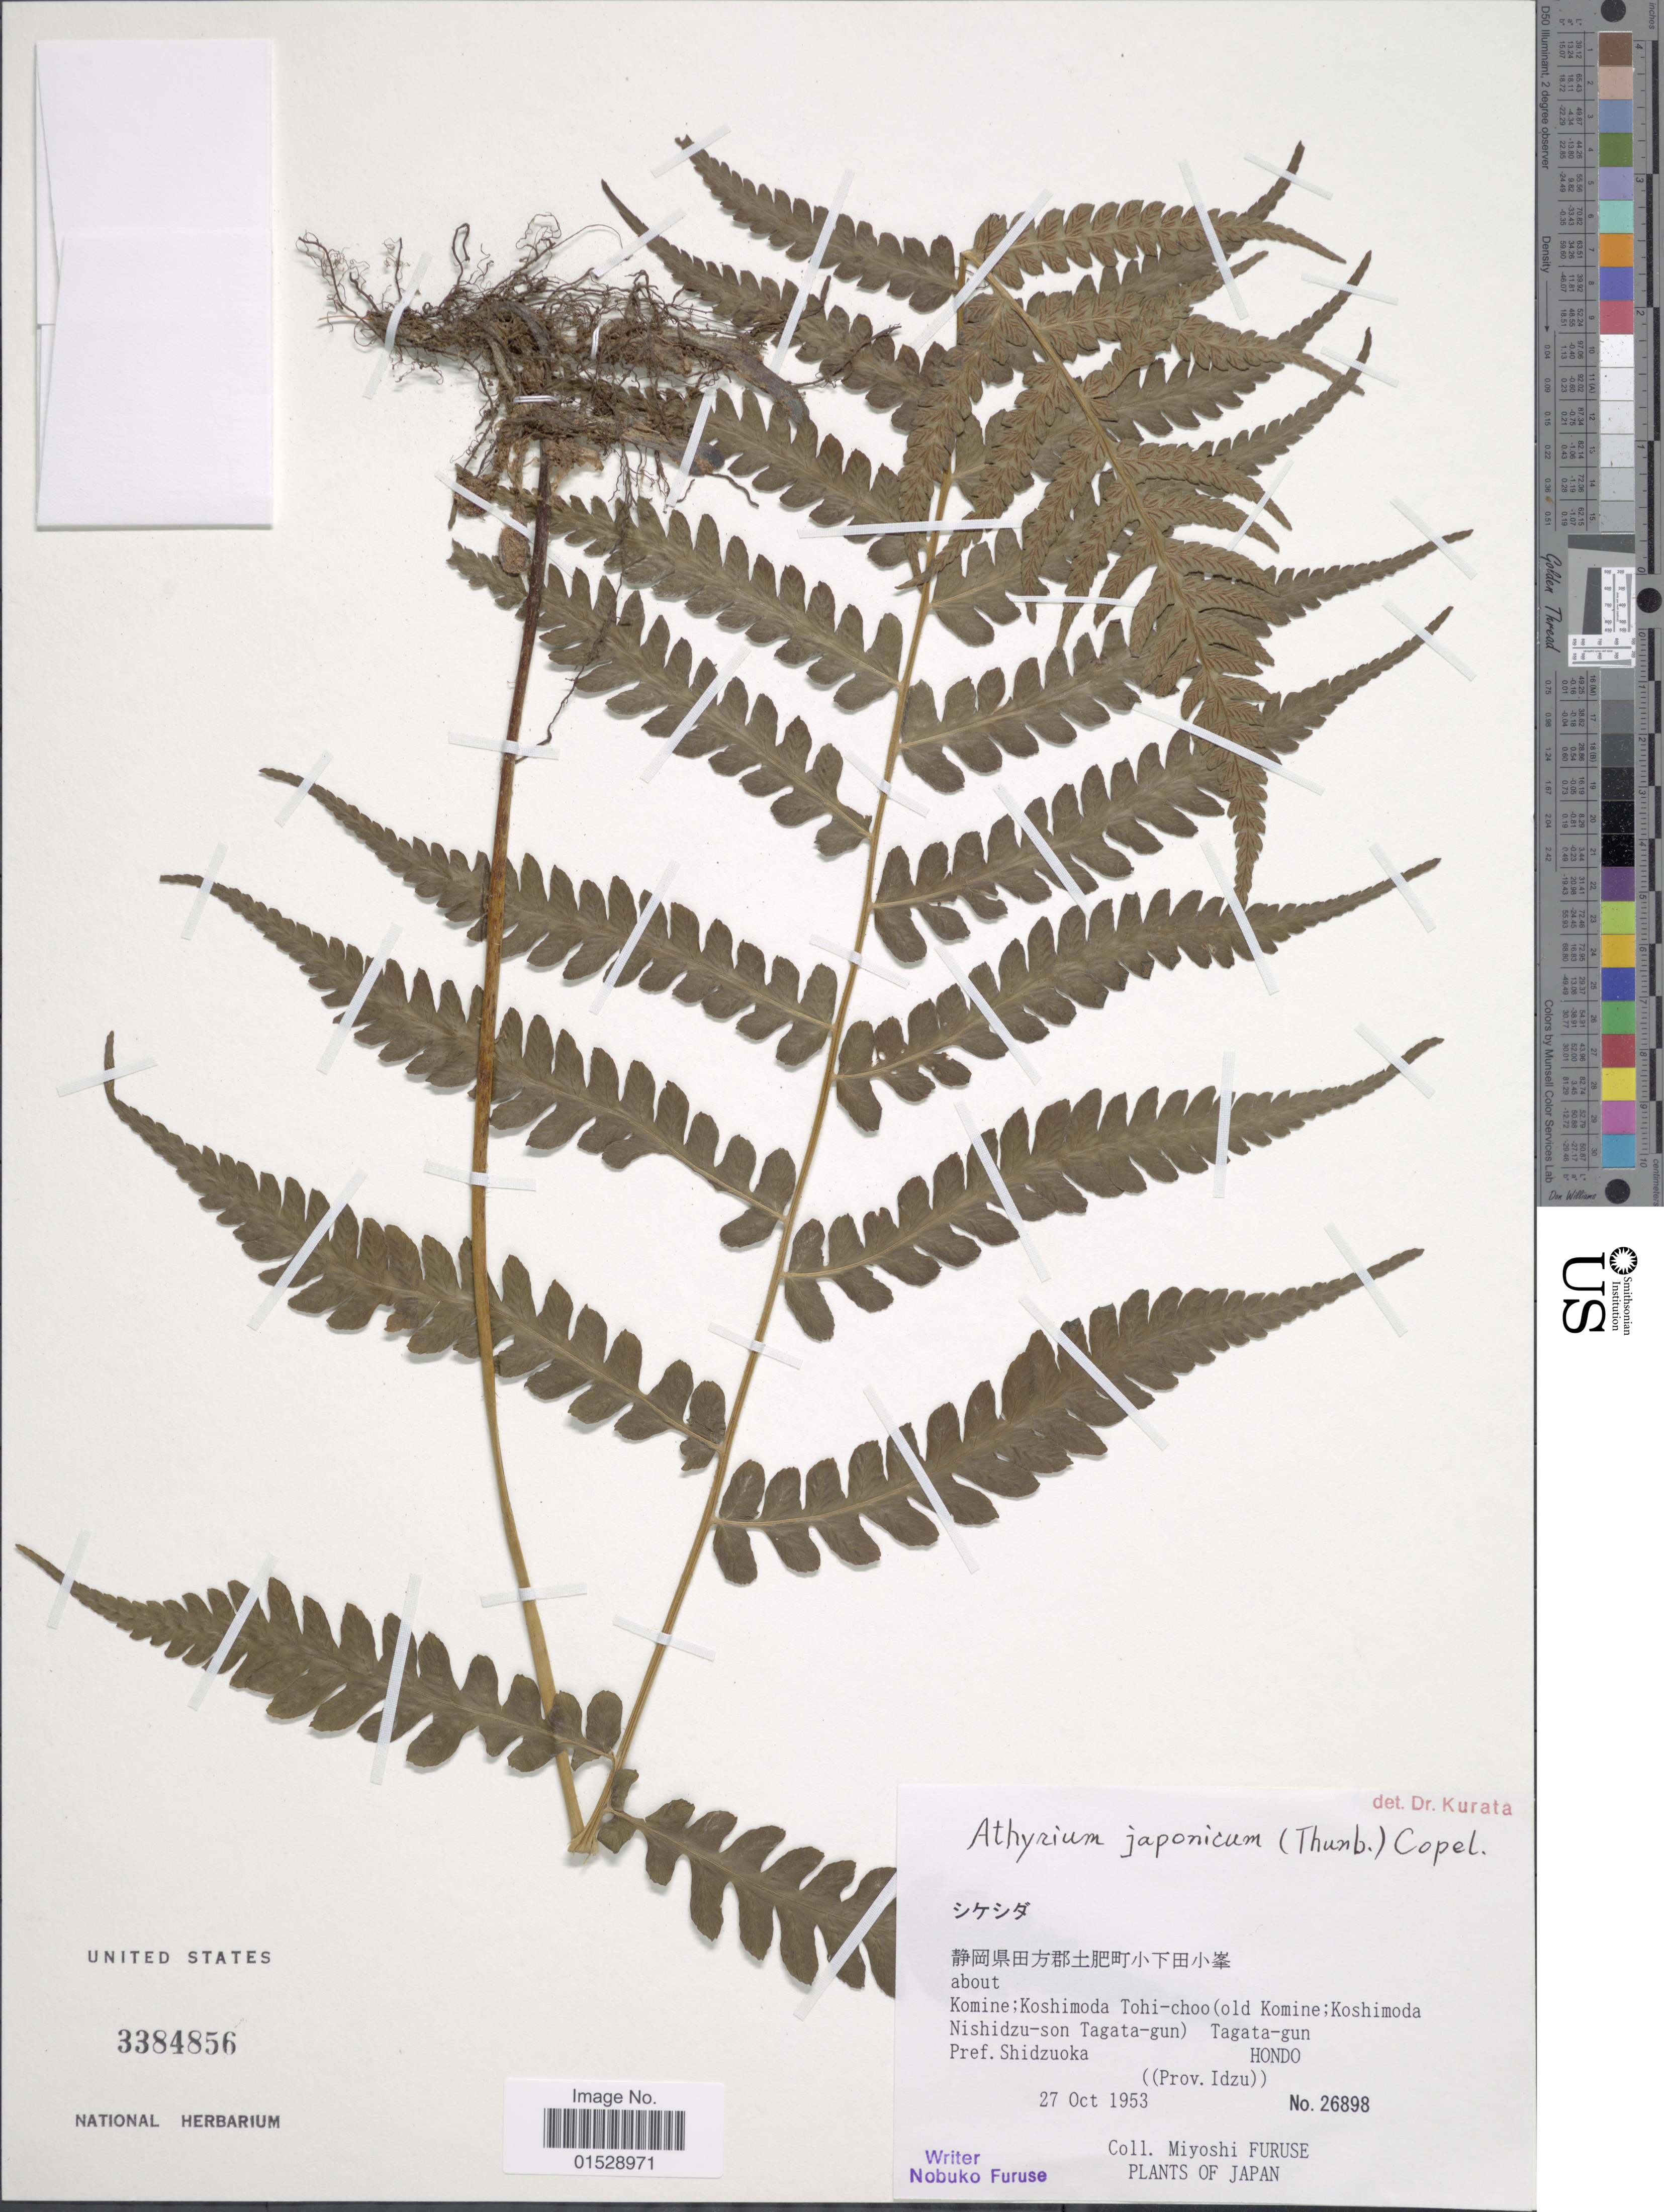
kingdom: Plantae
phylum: Tracheophyta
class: Polypodiopsida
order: Polypodiales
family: Athyriaceae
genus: Deparia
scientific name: Deparia japonica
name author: (Thunb.) M. Kato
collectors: M. Furuse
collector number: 26898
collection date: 1953-10-27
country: Japan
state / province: Sizuoka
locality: About Komine; Koshimoda Tohi-choo (old Komine; Koshimoda Nishidzu-son Tagata-gun) Tagata-gun, Pref. Shidzuoka, Hondo, (Prov. Idzu)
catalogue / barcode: US 3384856